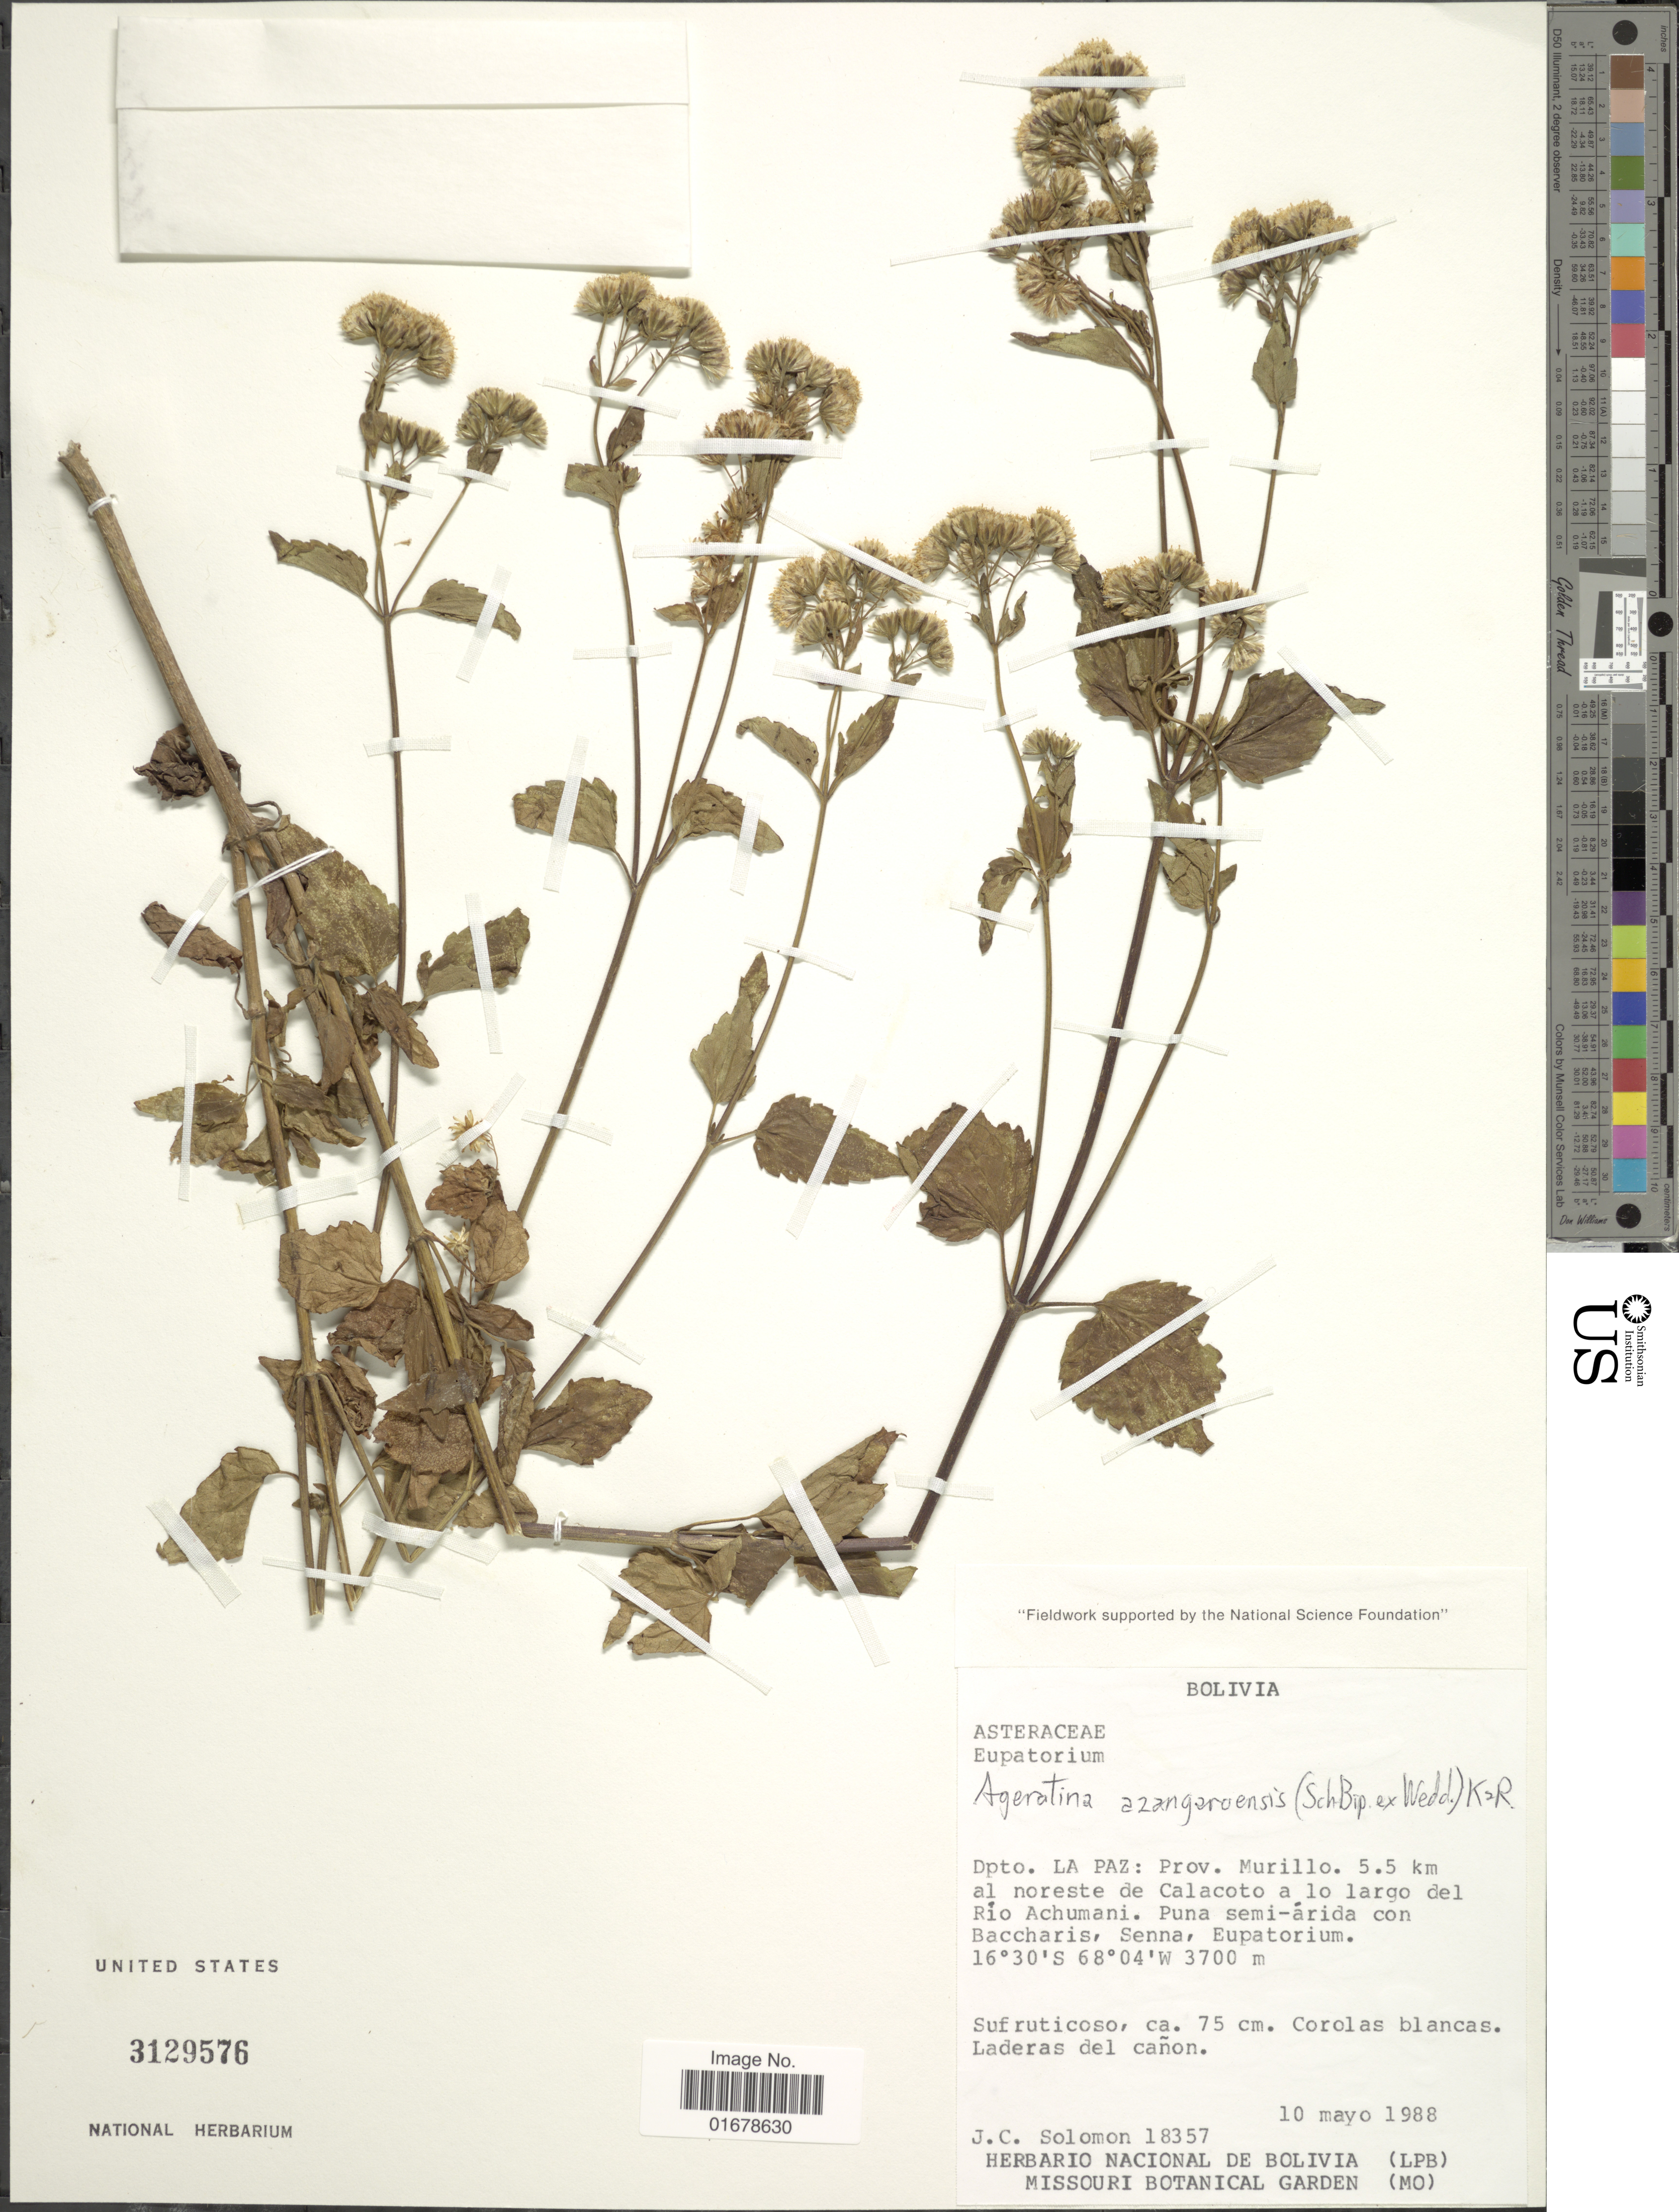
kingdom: Plantae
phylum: Tracheophyta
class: Magnoliopsida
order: Asterales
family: Asteraceae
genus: Ageratina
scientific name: Ageratina azangaroensis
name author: (Sch. Bip. ex Wedd.) R.M. King & H. Rob.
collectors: J. C. Solomon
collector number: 18357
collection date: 1988-05-10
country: Bolivia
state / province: La Paz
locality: Dpto. La Paz:Prov. Murillo, 5.5 km al noreste de Calacoto a lo largo del Rio Achumani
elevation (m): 3700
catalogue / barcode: US 3129576